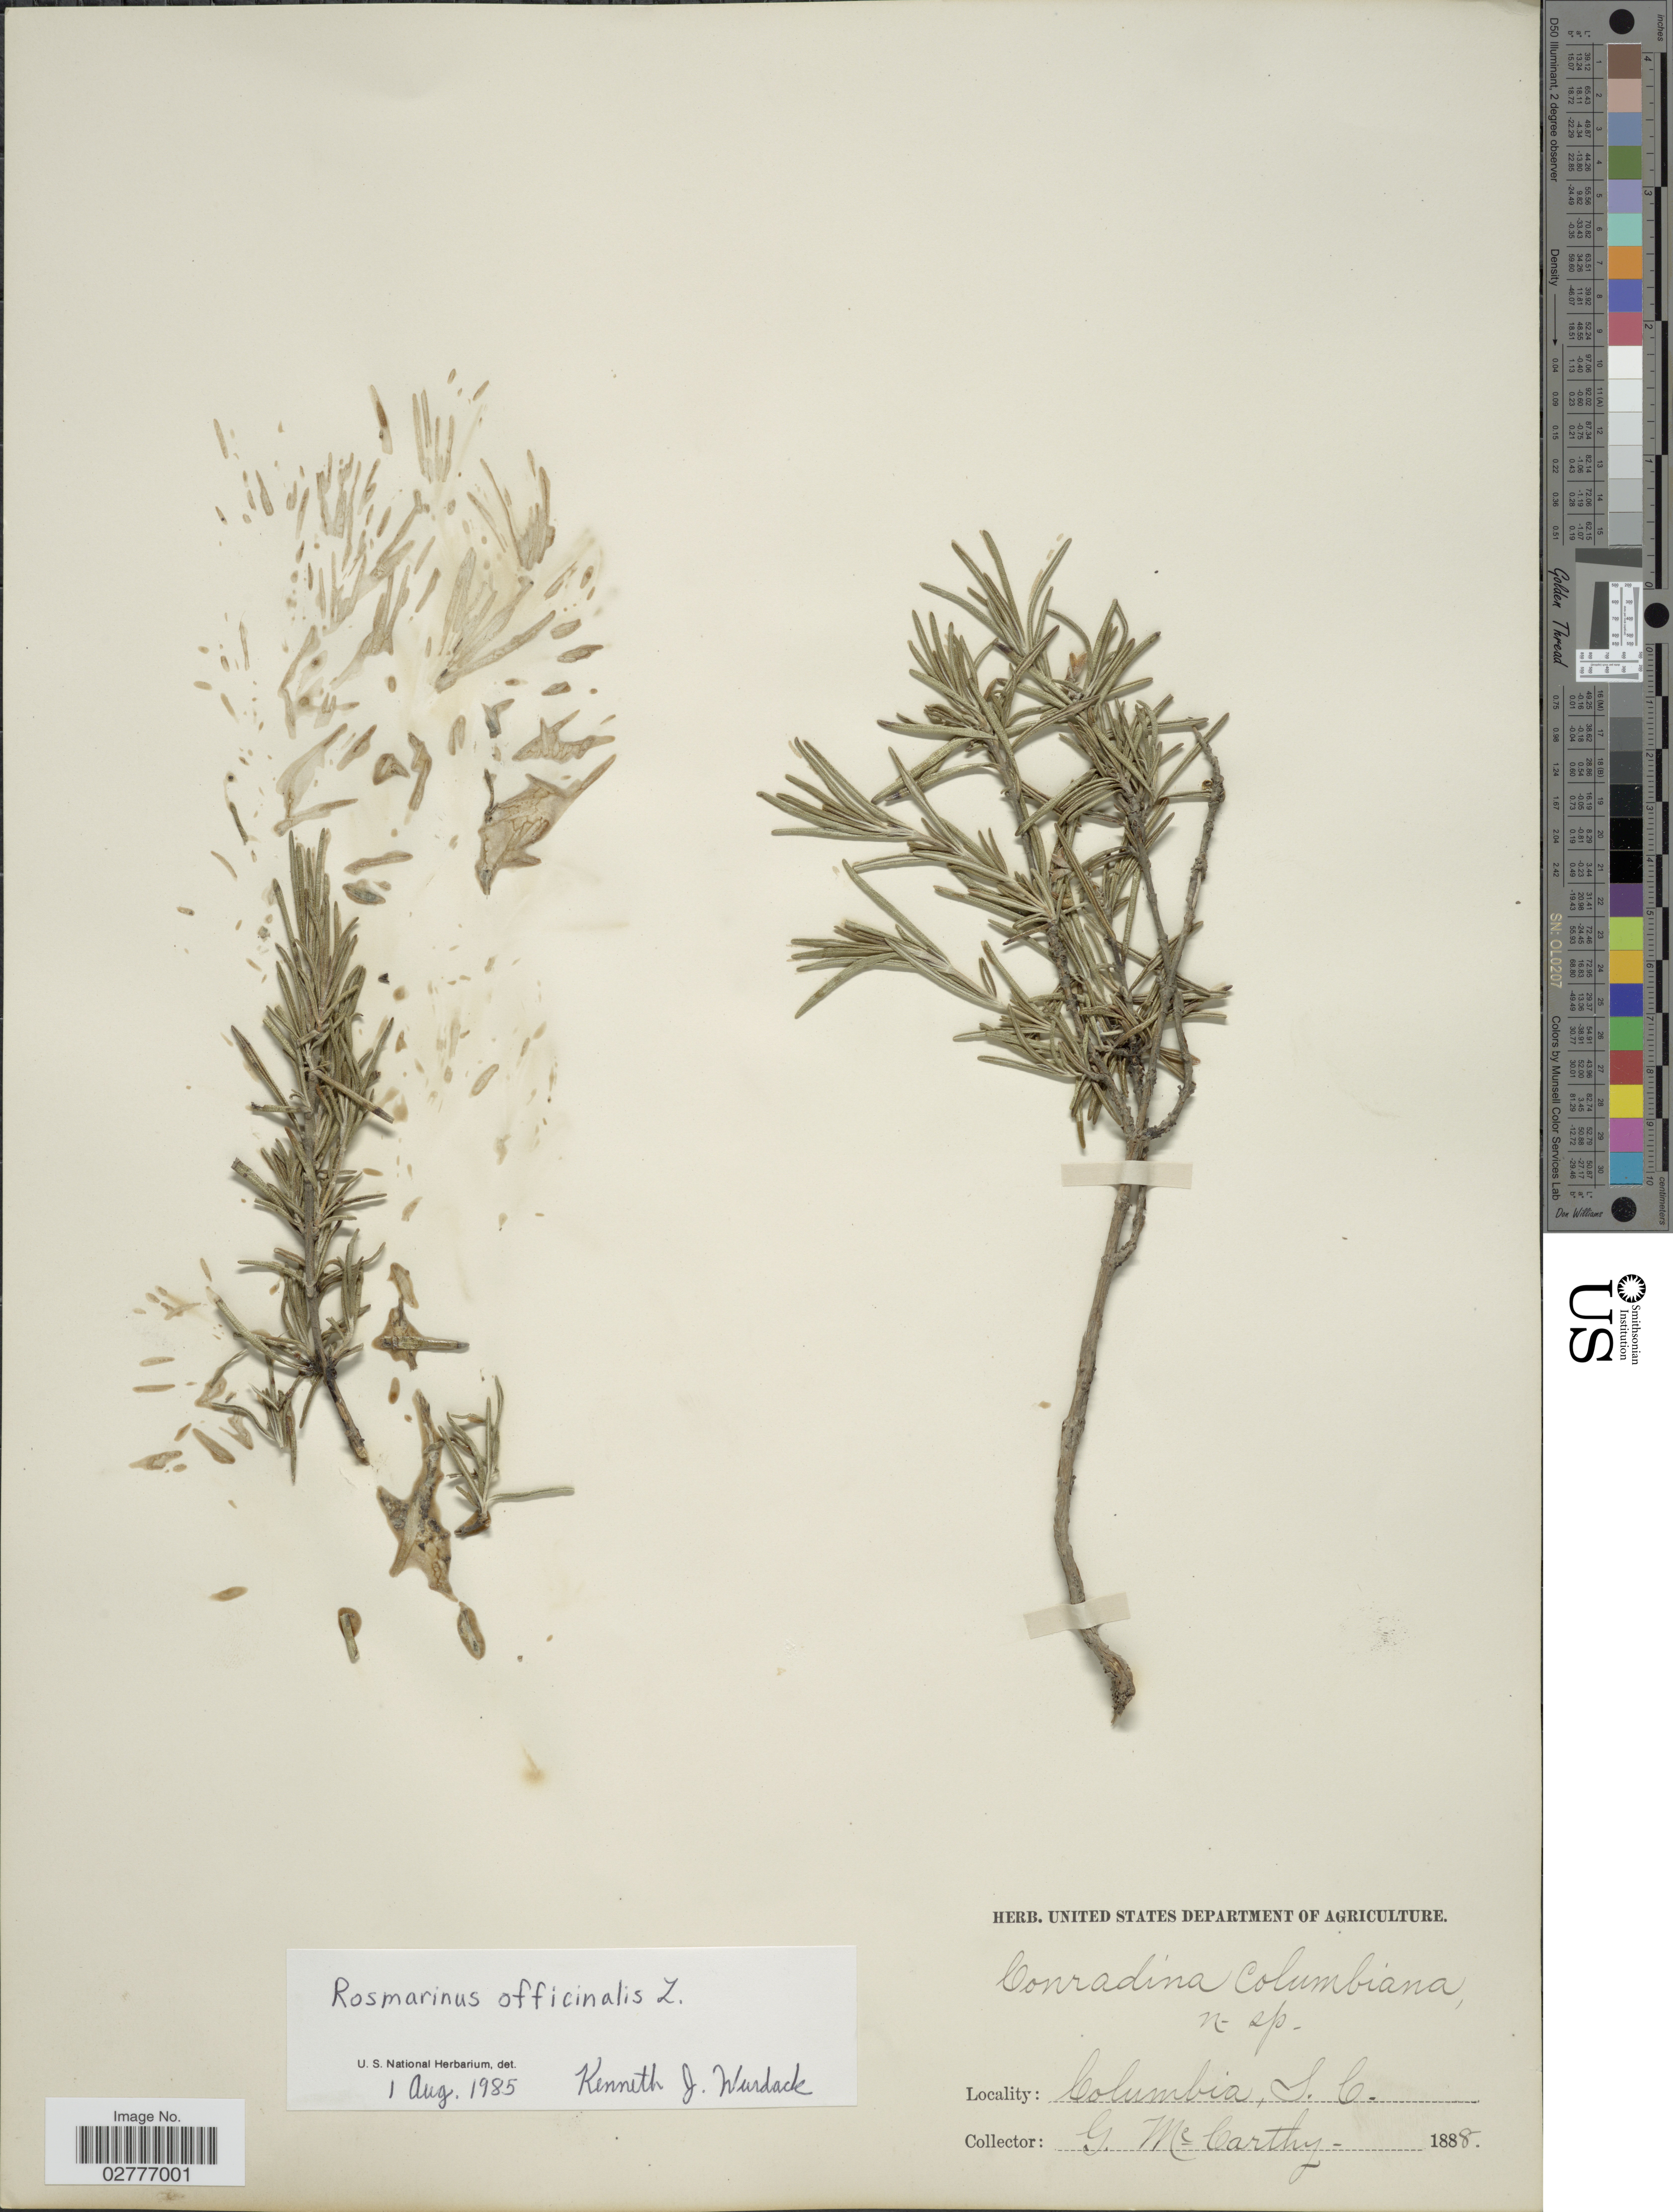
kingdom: Plantae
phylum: Tracheophyta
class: Magnoliopsida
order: Lamiales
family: Lamiaceae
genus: Rosmarinus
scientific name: Rosmarinus officinalis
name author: L.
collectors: G. McCarthy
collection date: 1888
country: United States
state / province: South Carolina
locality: Columbia.